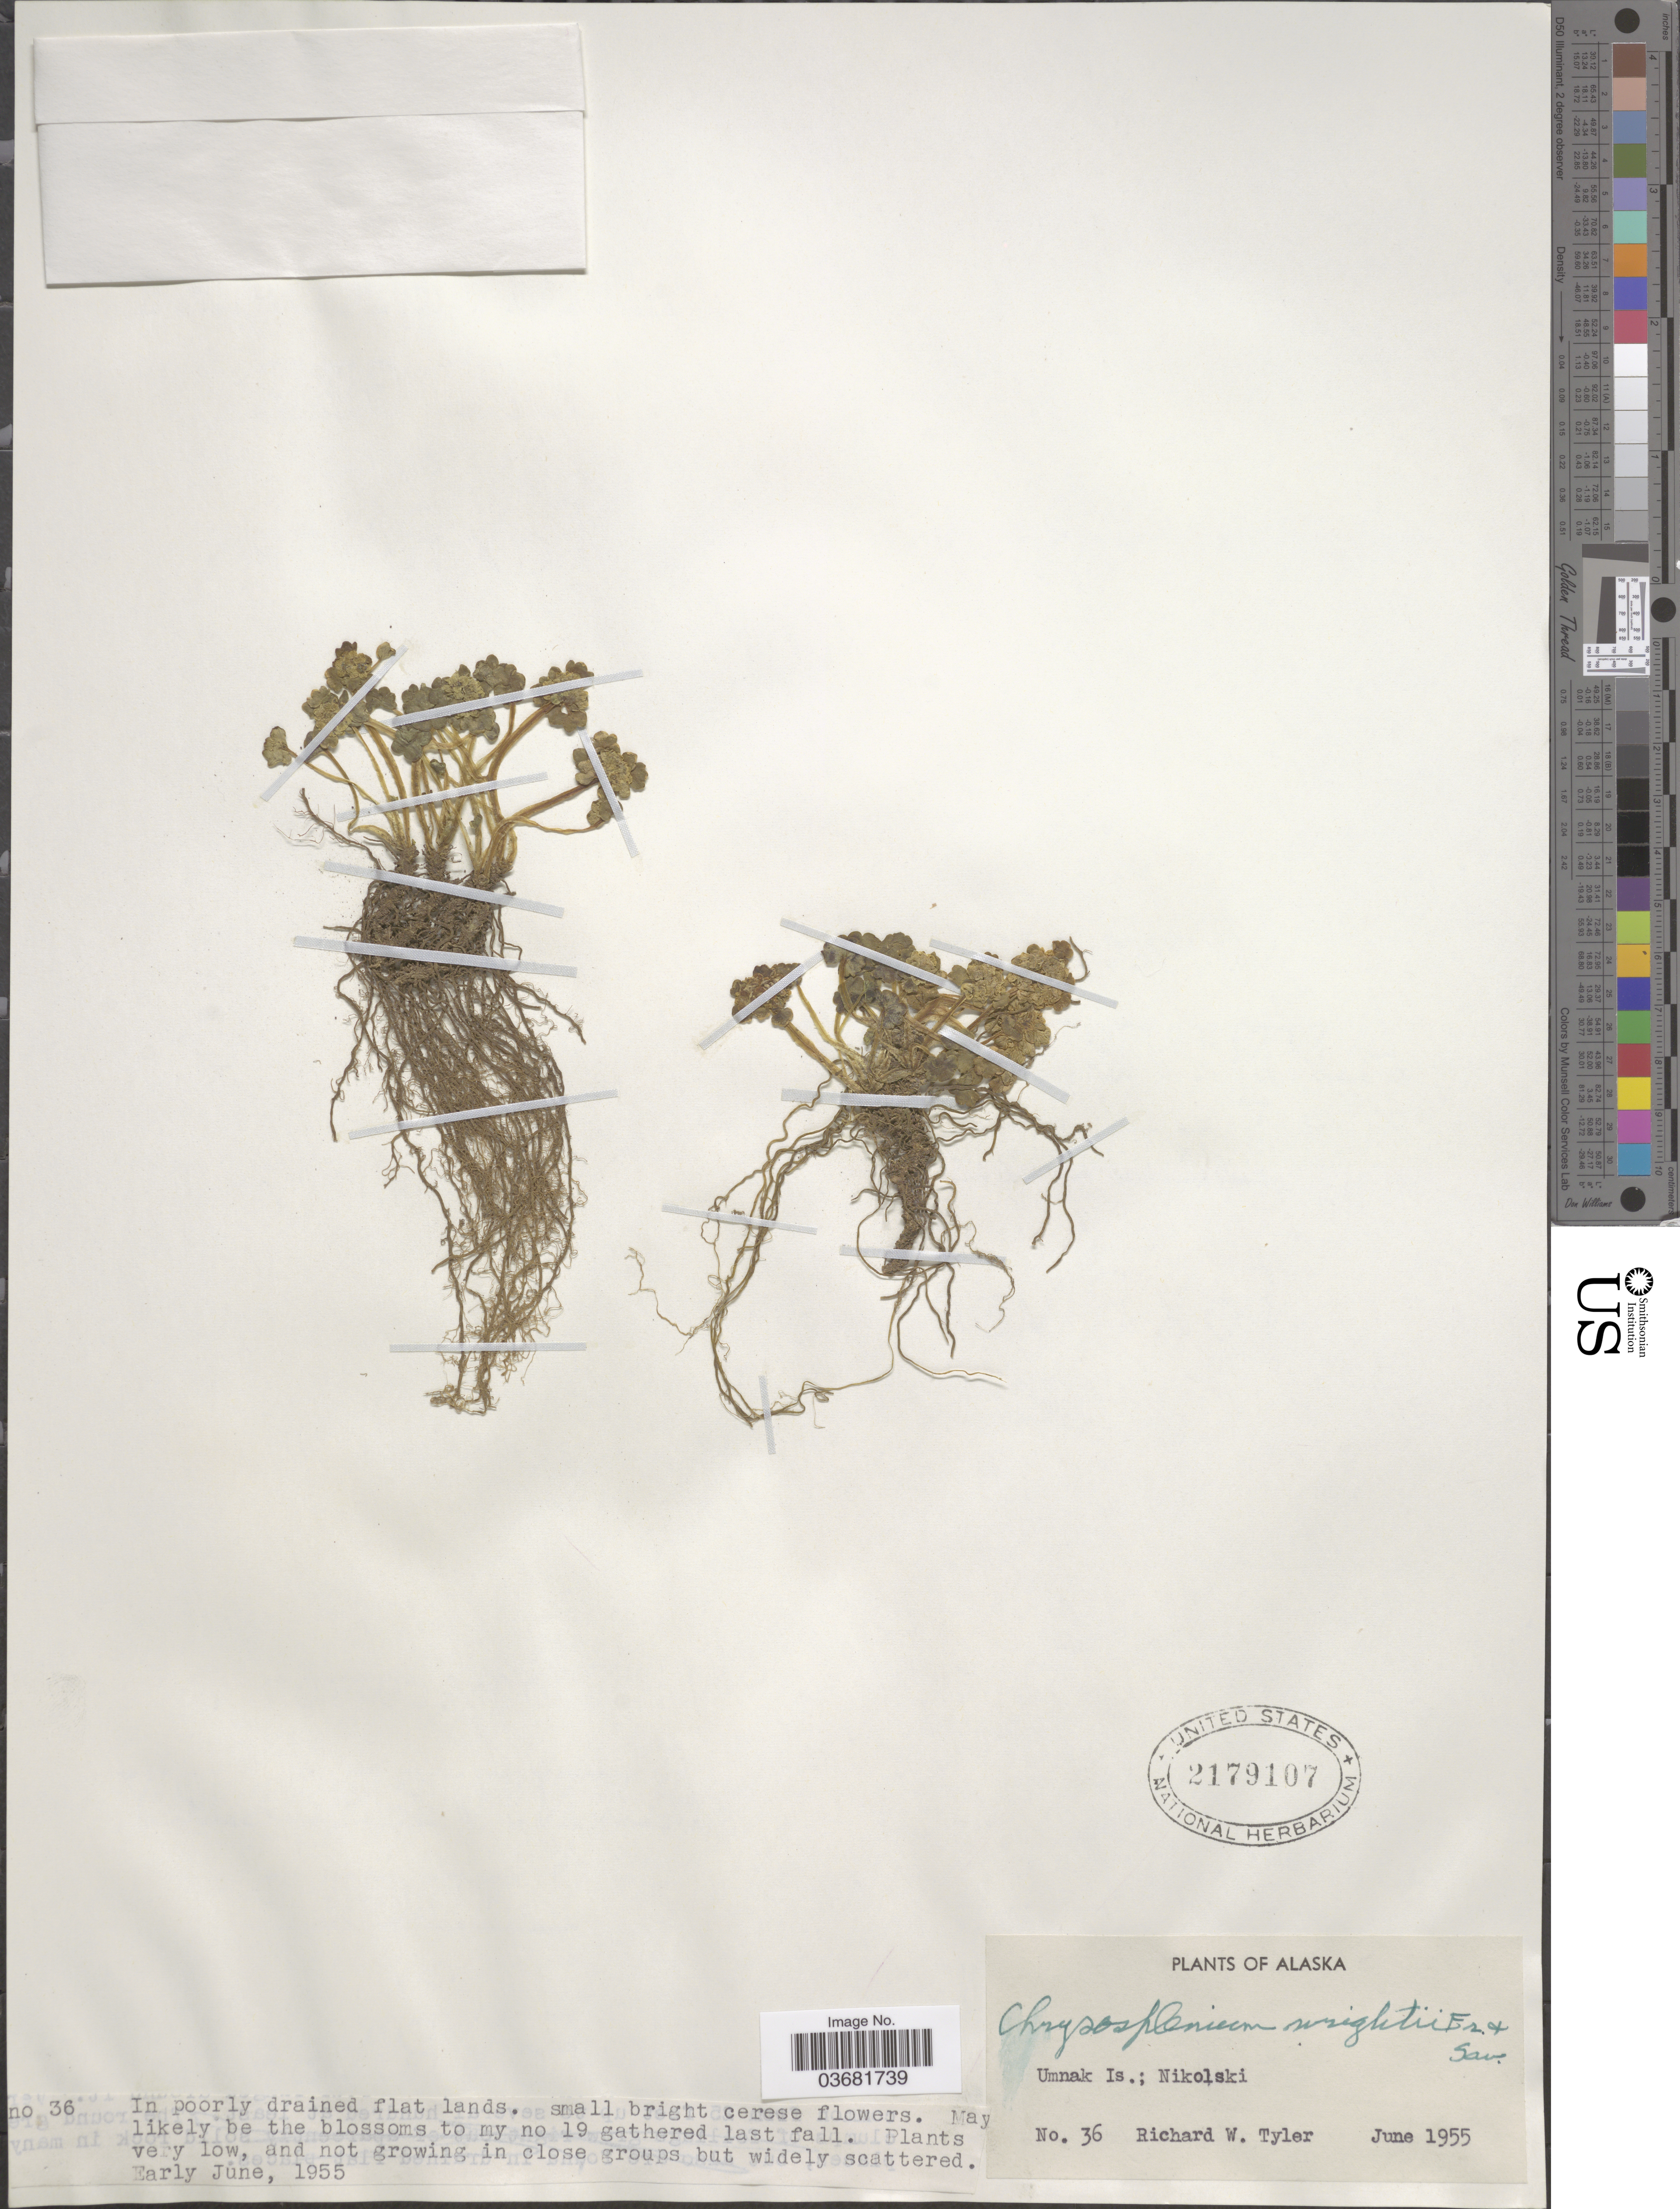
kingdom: Plantae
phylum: Tracheophyta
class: Magnoliopsida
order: Saxifragales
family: Saxifragaceae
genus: Chrysosplenium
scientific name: Chrysosplenium wrightii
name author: Franch. & Sav.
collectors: R. Tyler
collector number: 36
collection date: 1955-06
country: United States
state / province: Alaska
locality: Umnak Is.; Nikolski.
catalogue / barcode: US 2179107